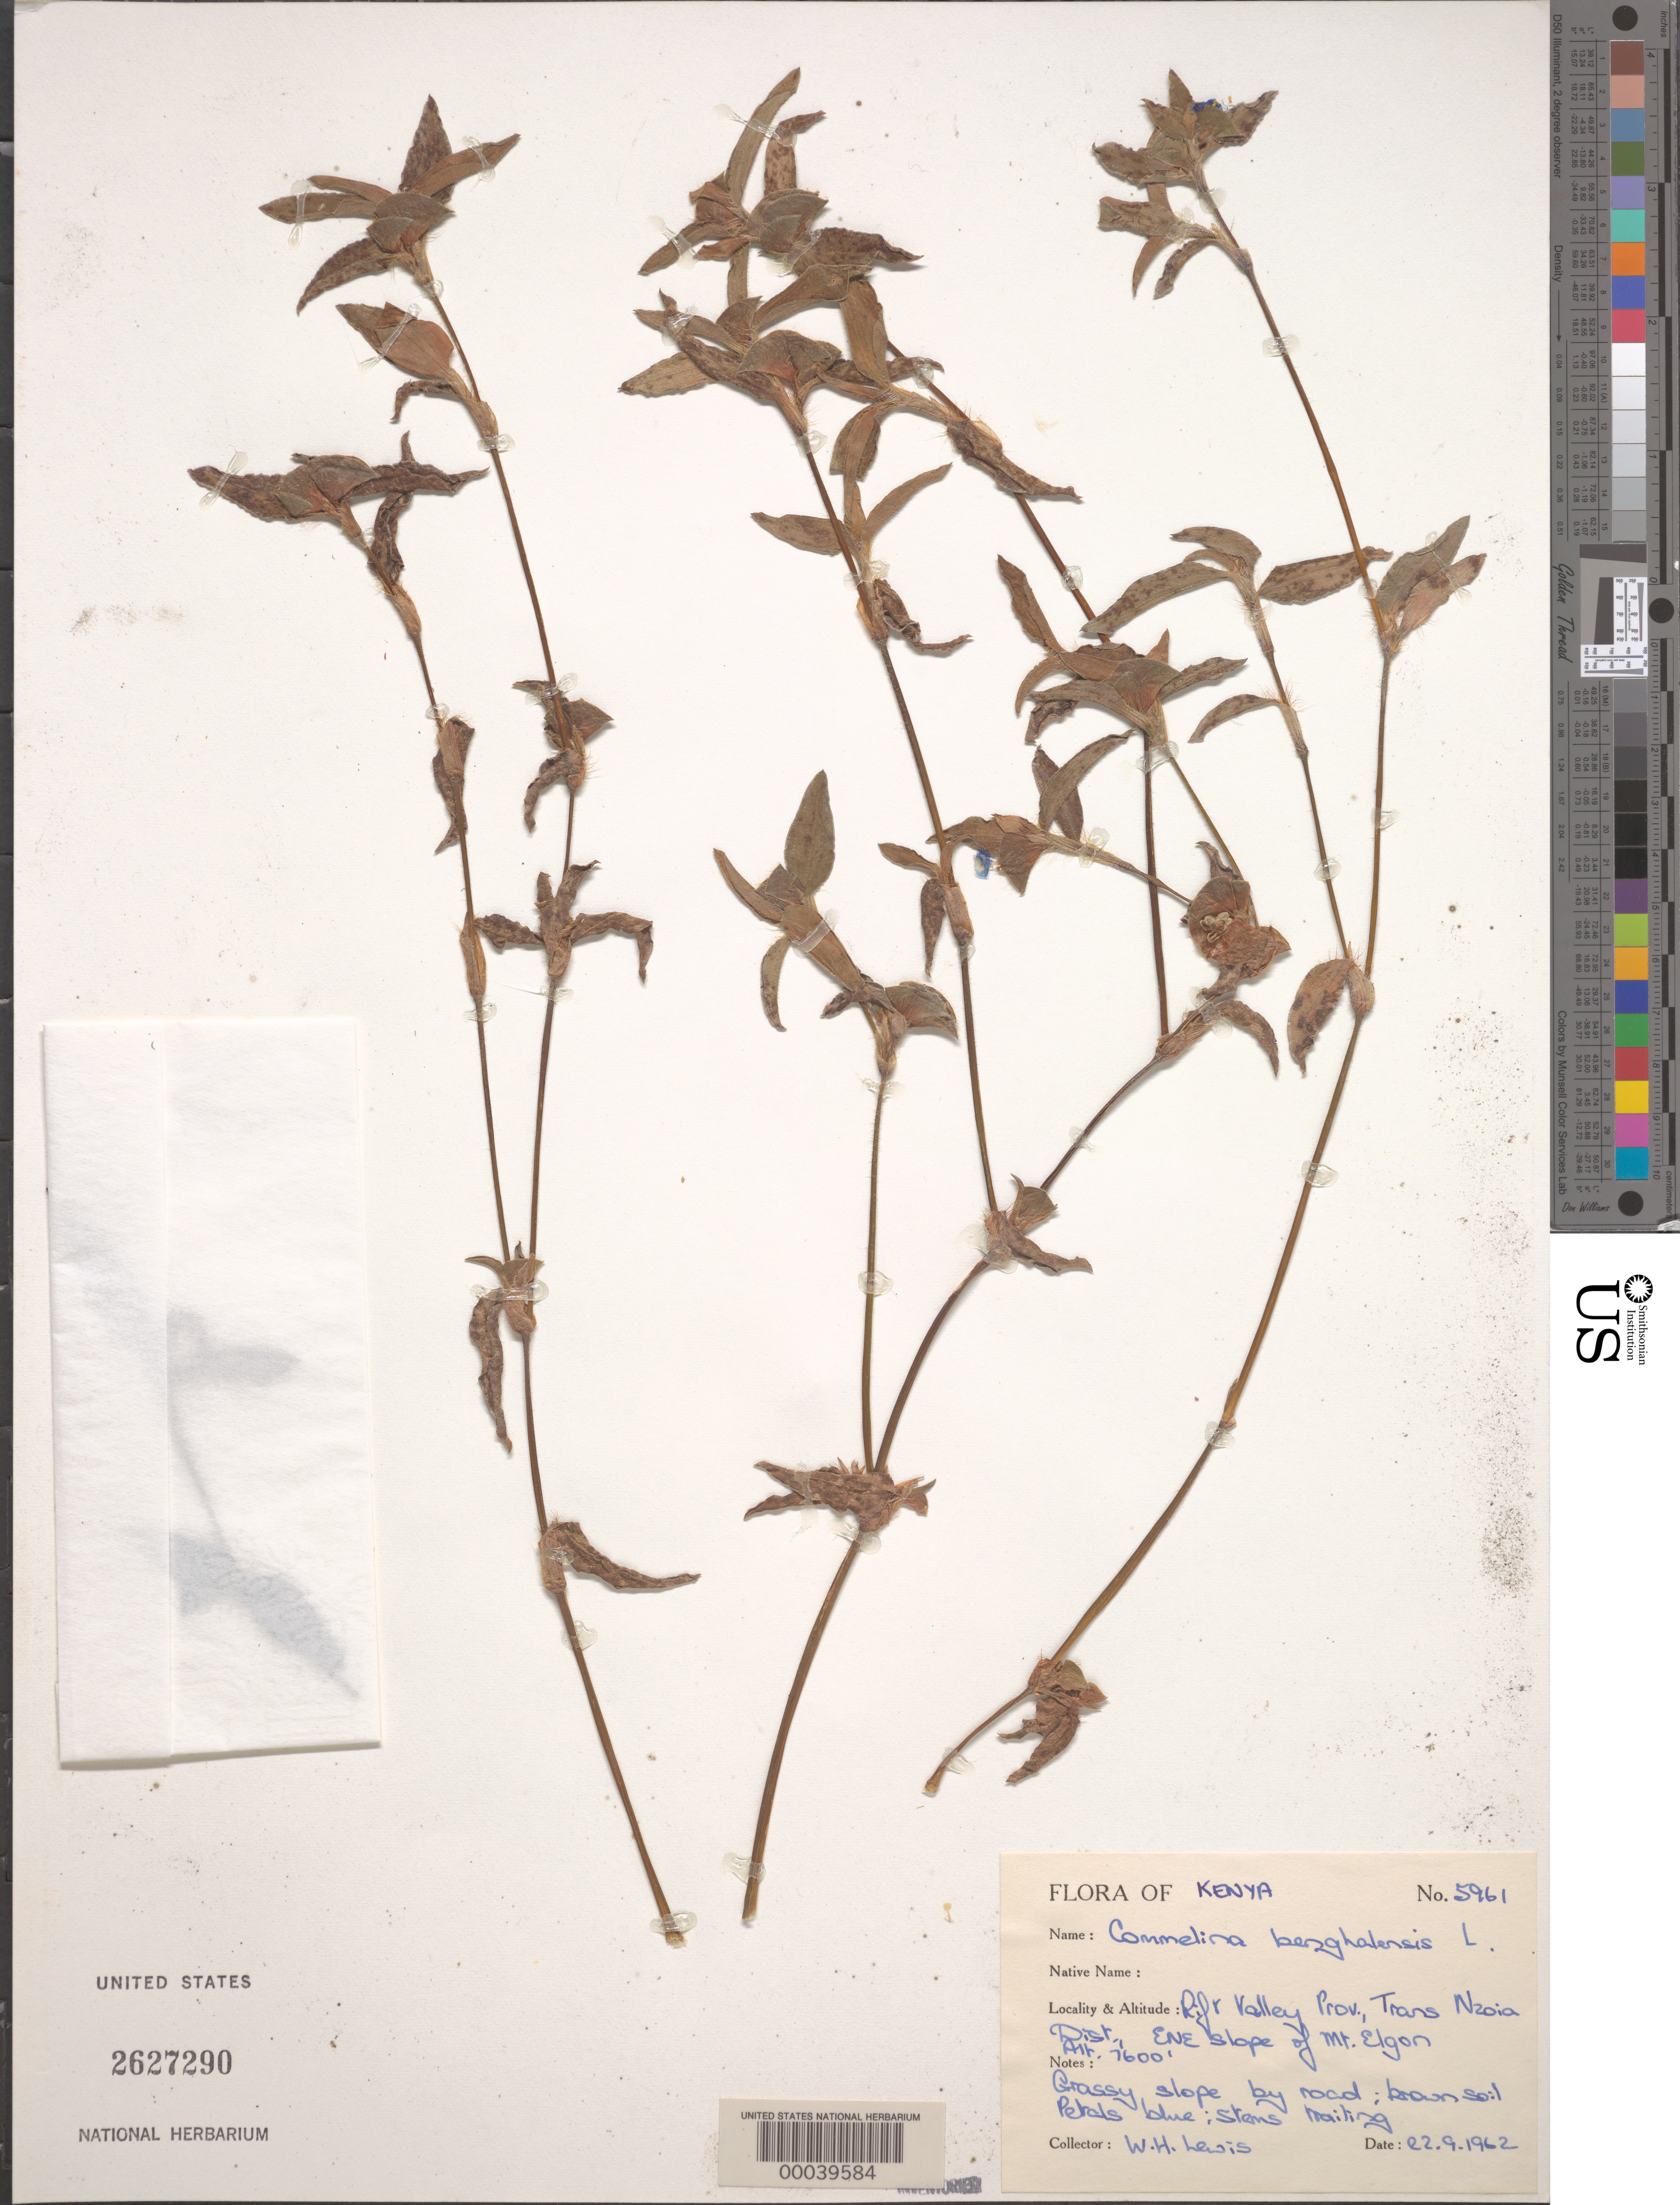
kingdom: Plantae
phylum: Tracheophyta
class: Liliopsida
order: Commelinales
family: Commelinaceae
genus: Commelina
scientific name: Commelina benghalensis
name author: L.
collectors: W. H. Lewis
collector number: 5961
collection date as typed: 22 Sep 1962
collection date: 1962-09-22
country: Kenya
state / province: Trans Nzoia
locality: Mt. elgon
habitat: Grassy slope, roadside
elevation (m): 2316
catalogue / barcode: US 2627290